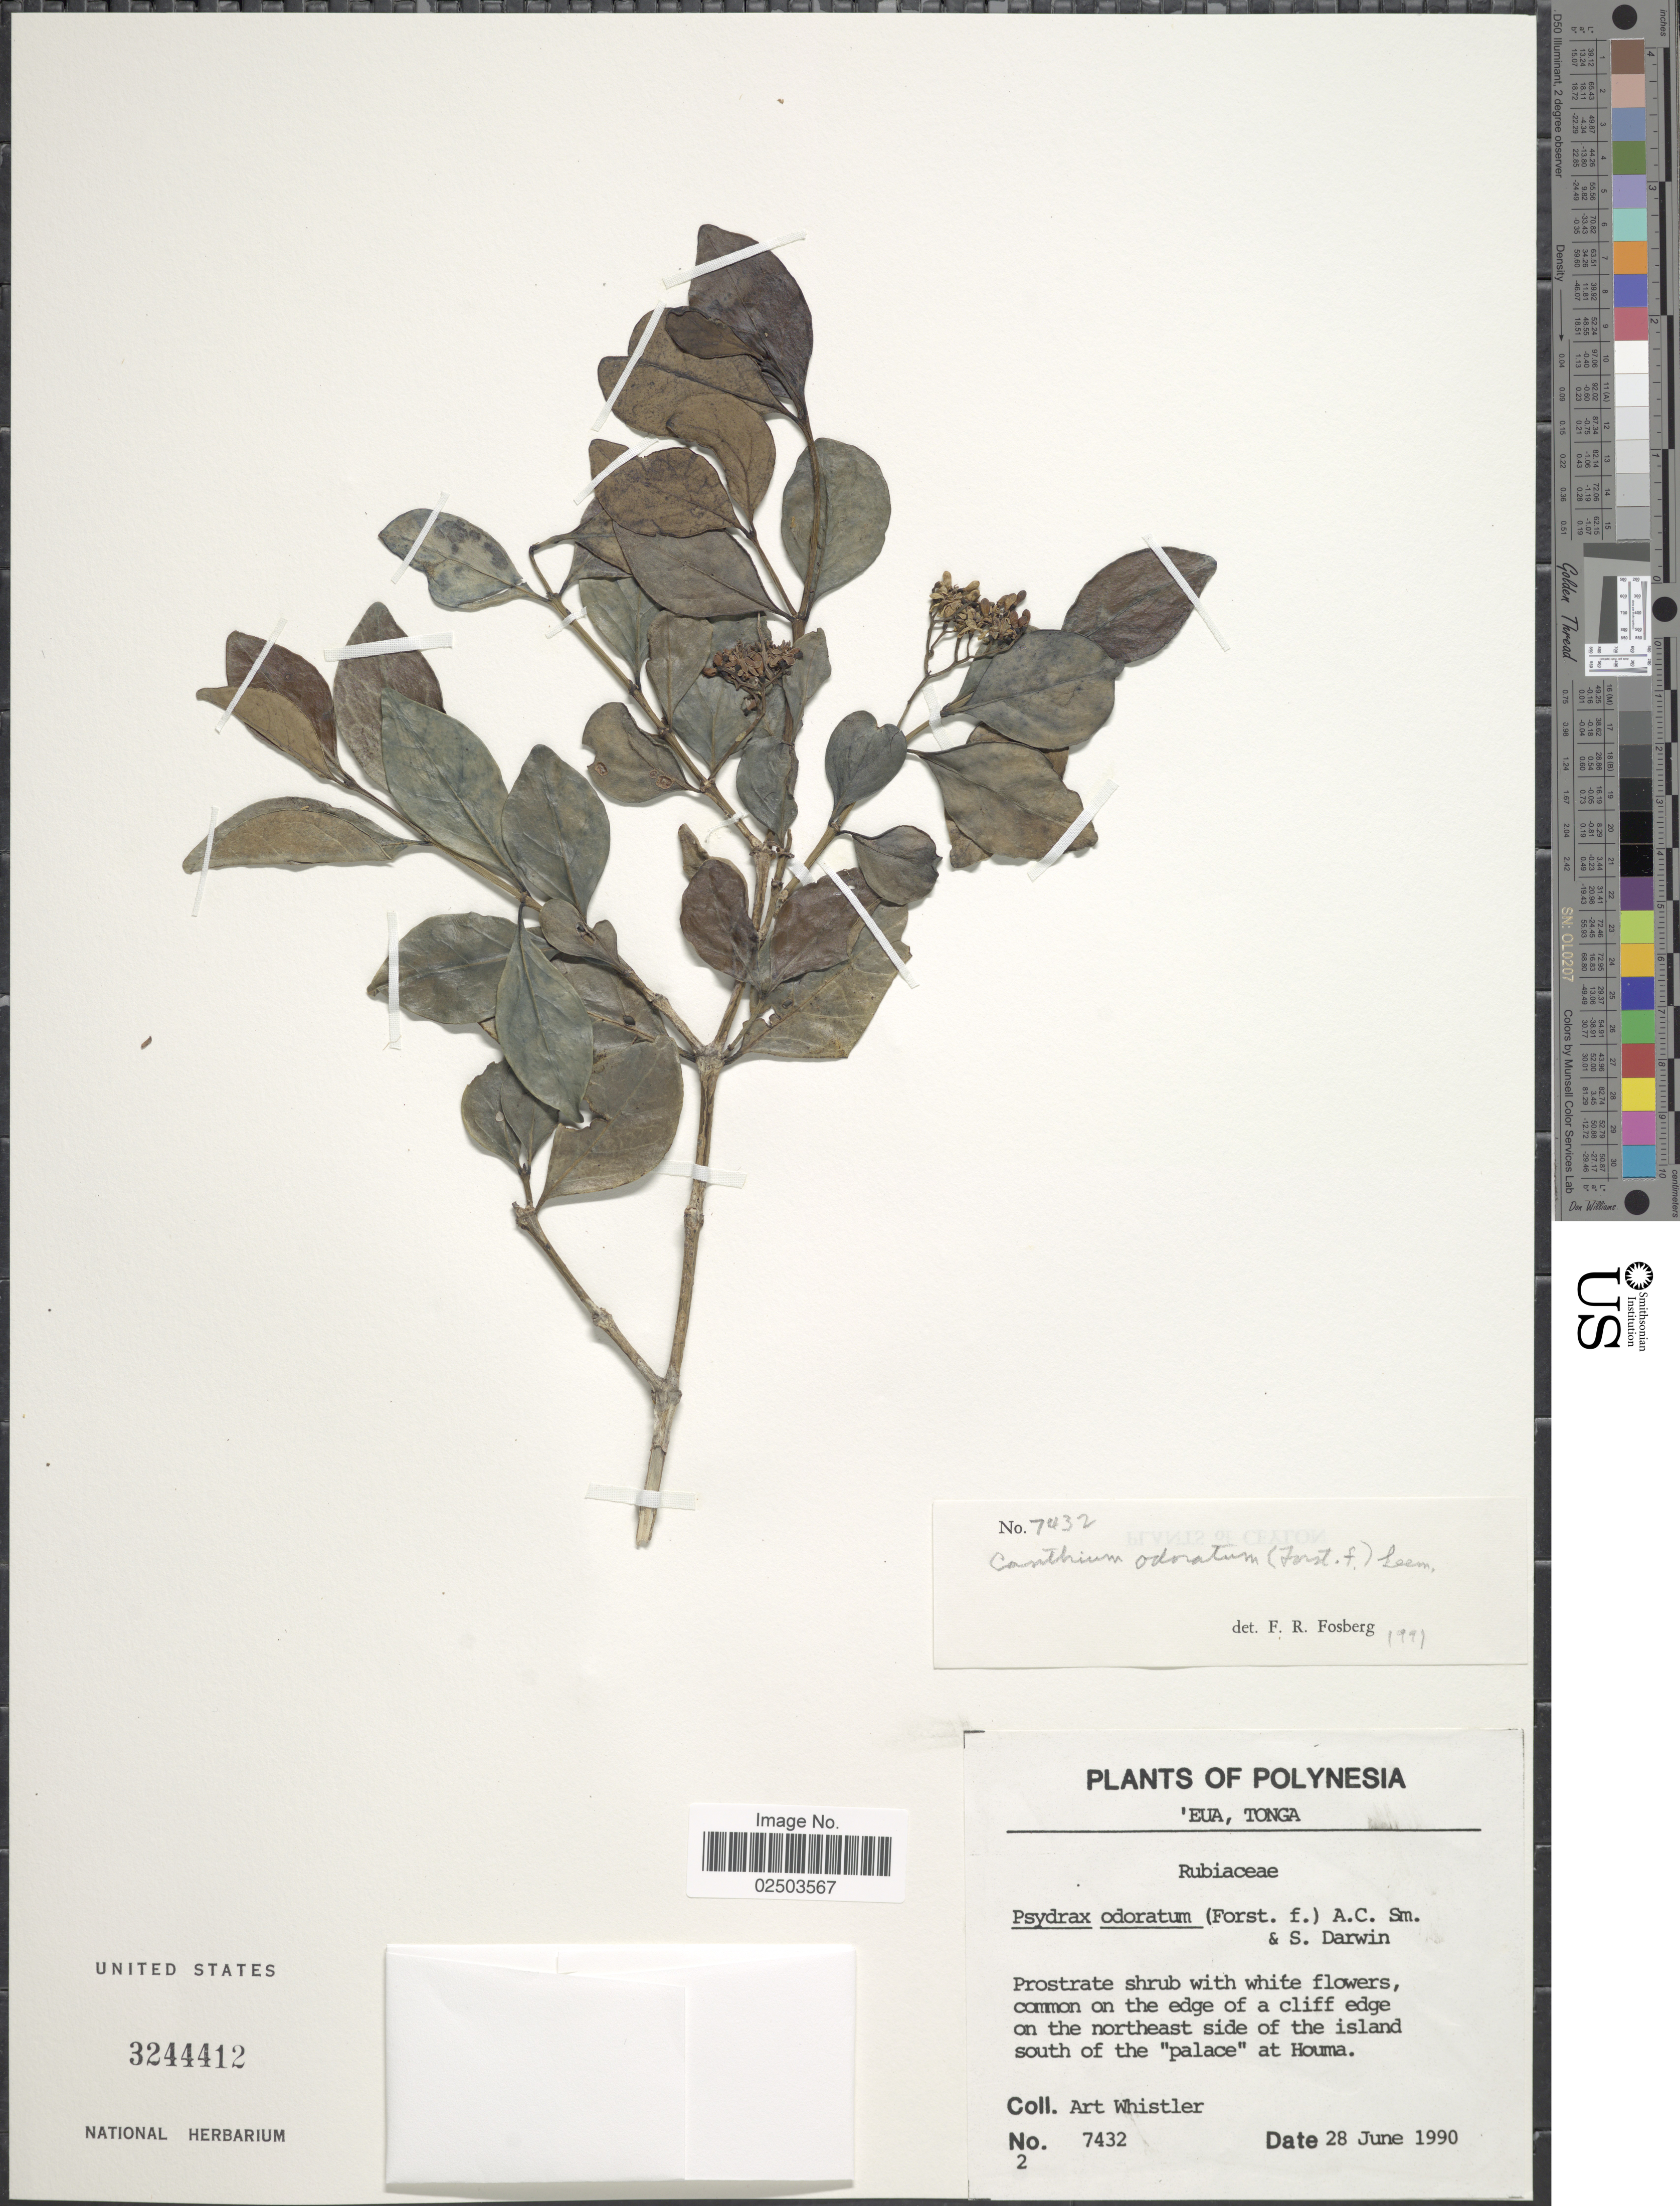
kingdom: Plantae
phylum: Tracheophyta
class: Magnoliopsida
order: Gentianales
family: Rubiaceae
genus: Psydrax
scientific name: Psydrax odorata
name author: (G. Forst.) A.C. Sm. & S.P. Darwin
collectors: A. Whistler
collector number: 7432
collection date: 1990-06-28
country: Tonga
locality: Polynesia, Eua, Tonga, common on the edge of a cliff edge on the northeast side of the island south of the "palace" at Houma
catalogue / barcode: US 3244412